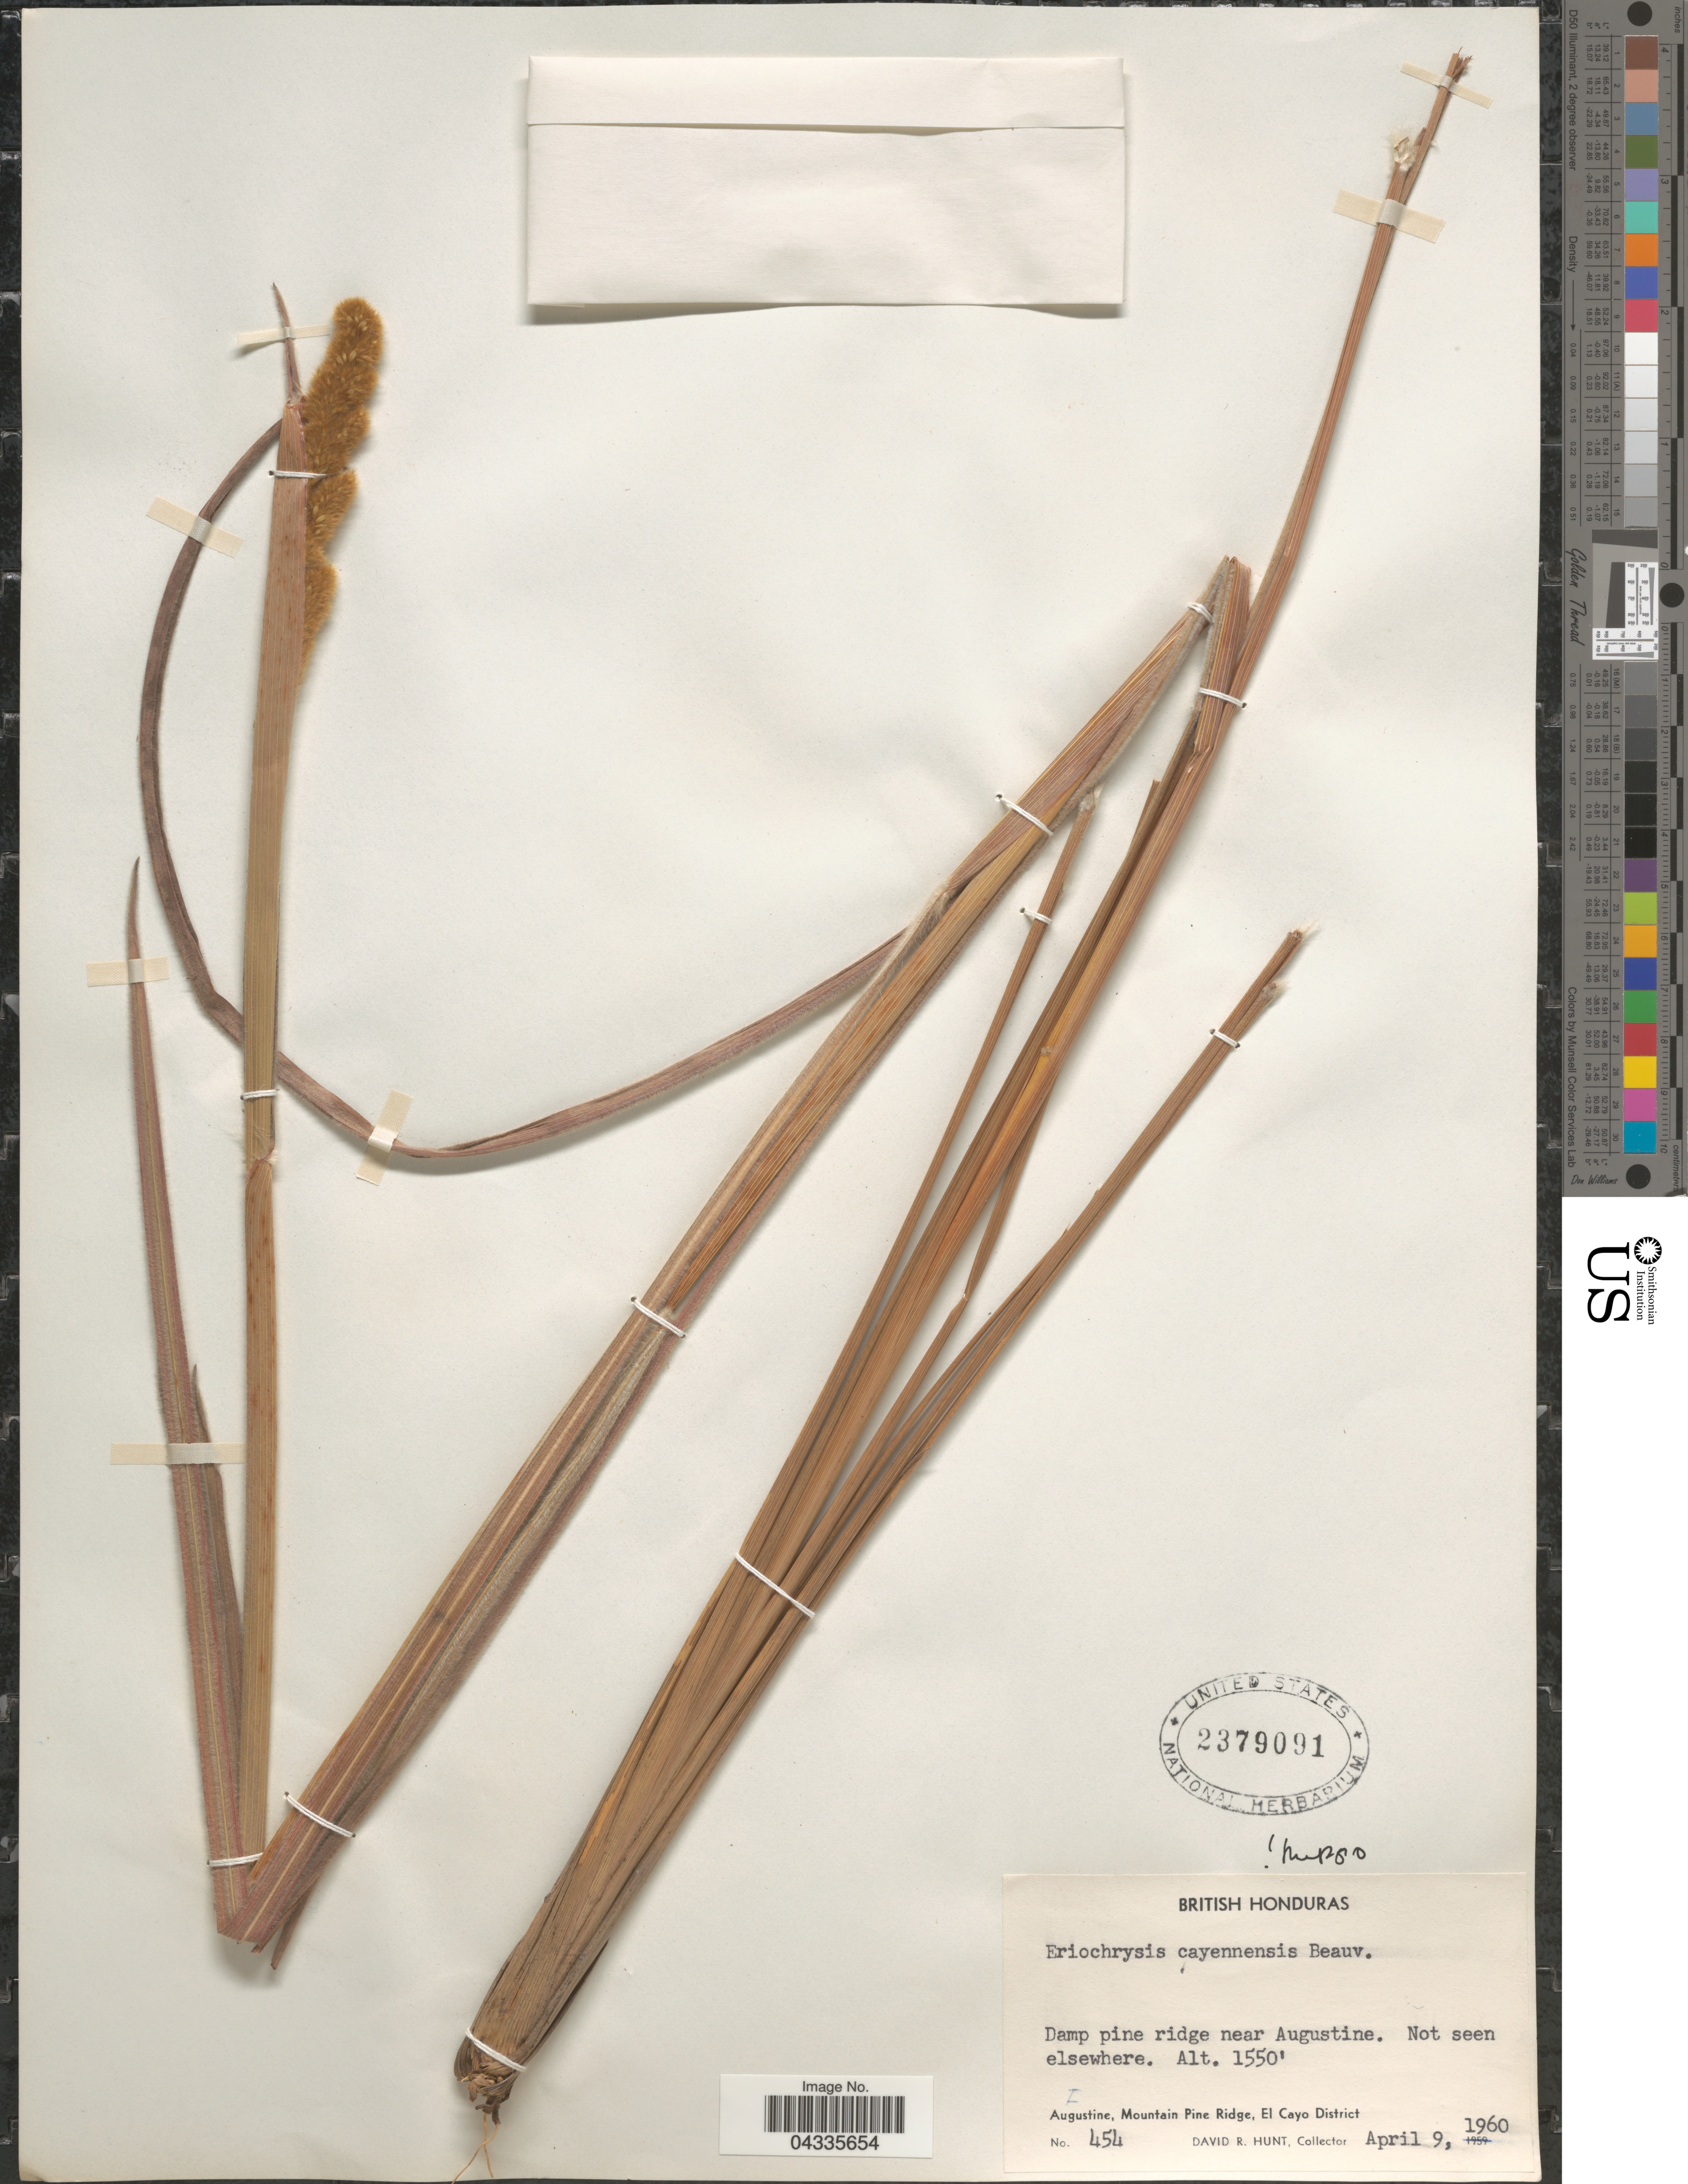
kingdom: Plantae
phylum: Tracheophyta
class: Liliopsida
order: Poales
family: Poaceae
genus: Eriochrysis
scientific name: Eriochrysis cayennensis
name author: P. Beauv.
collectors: D. R. Hunt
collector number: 454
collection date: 1960-04-09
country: Belize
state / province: Cayo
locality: British Honduras. Damp pine ridge near Augustine. Augustin, Mountain Pine Ridge, El Cayo District.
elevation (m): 472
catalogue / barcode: US 2379091